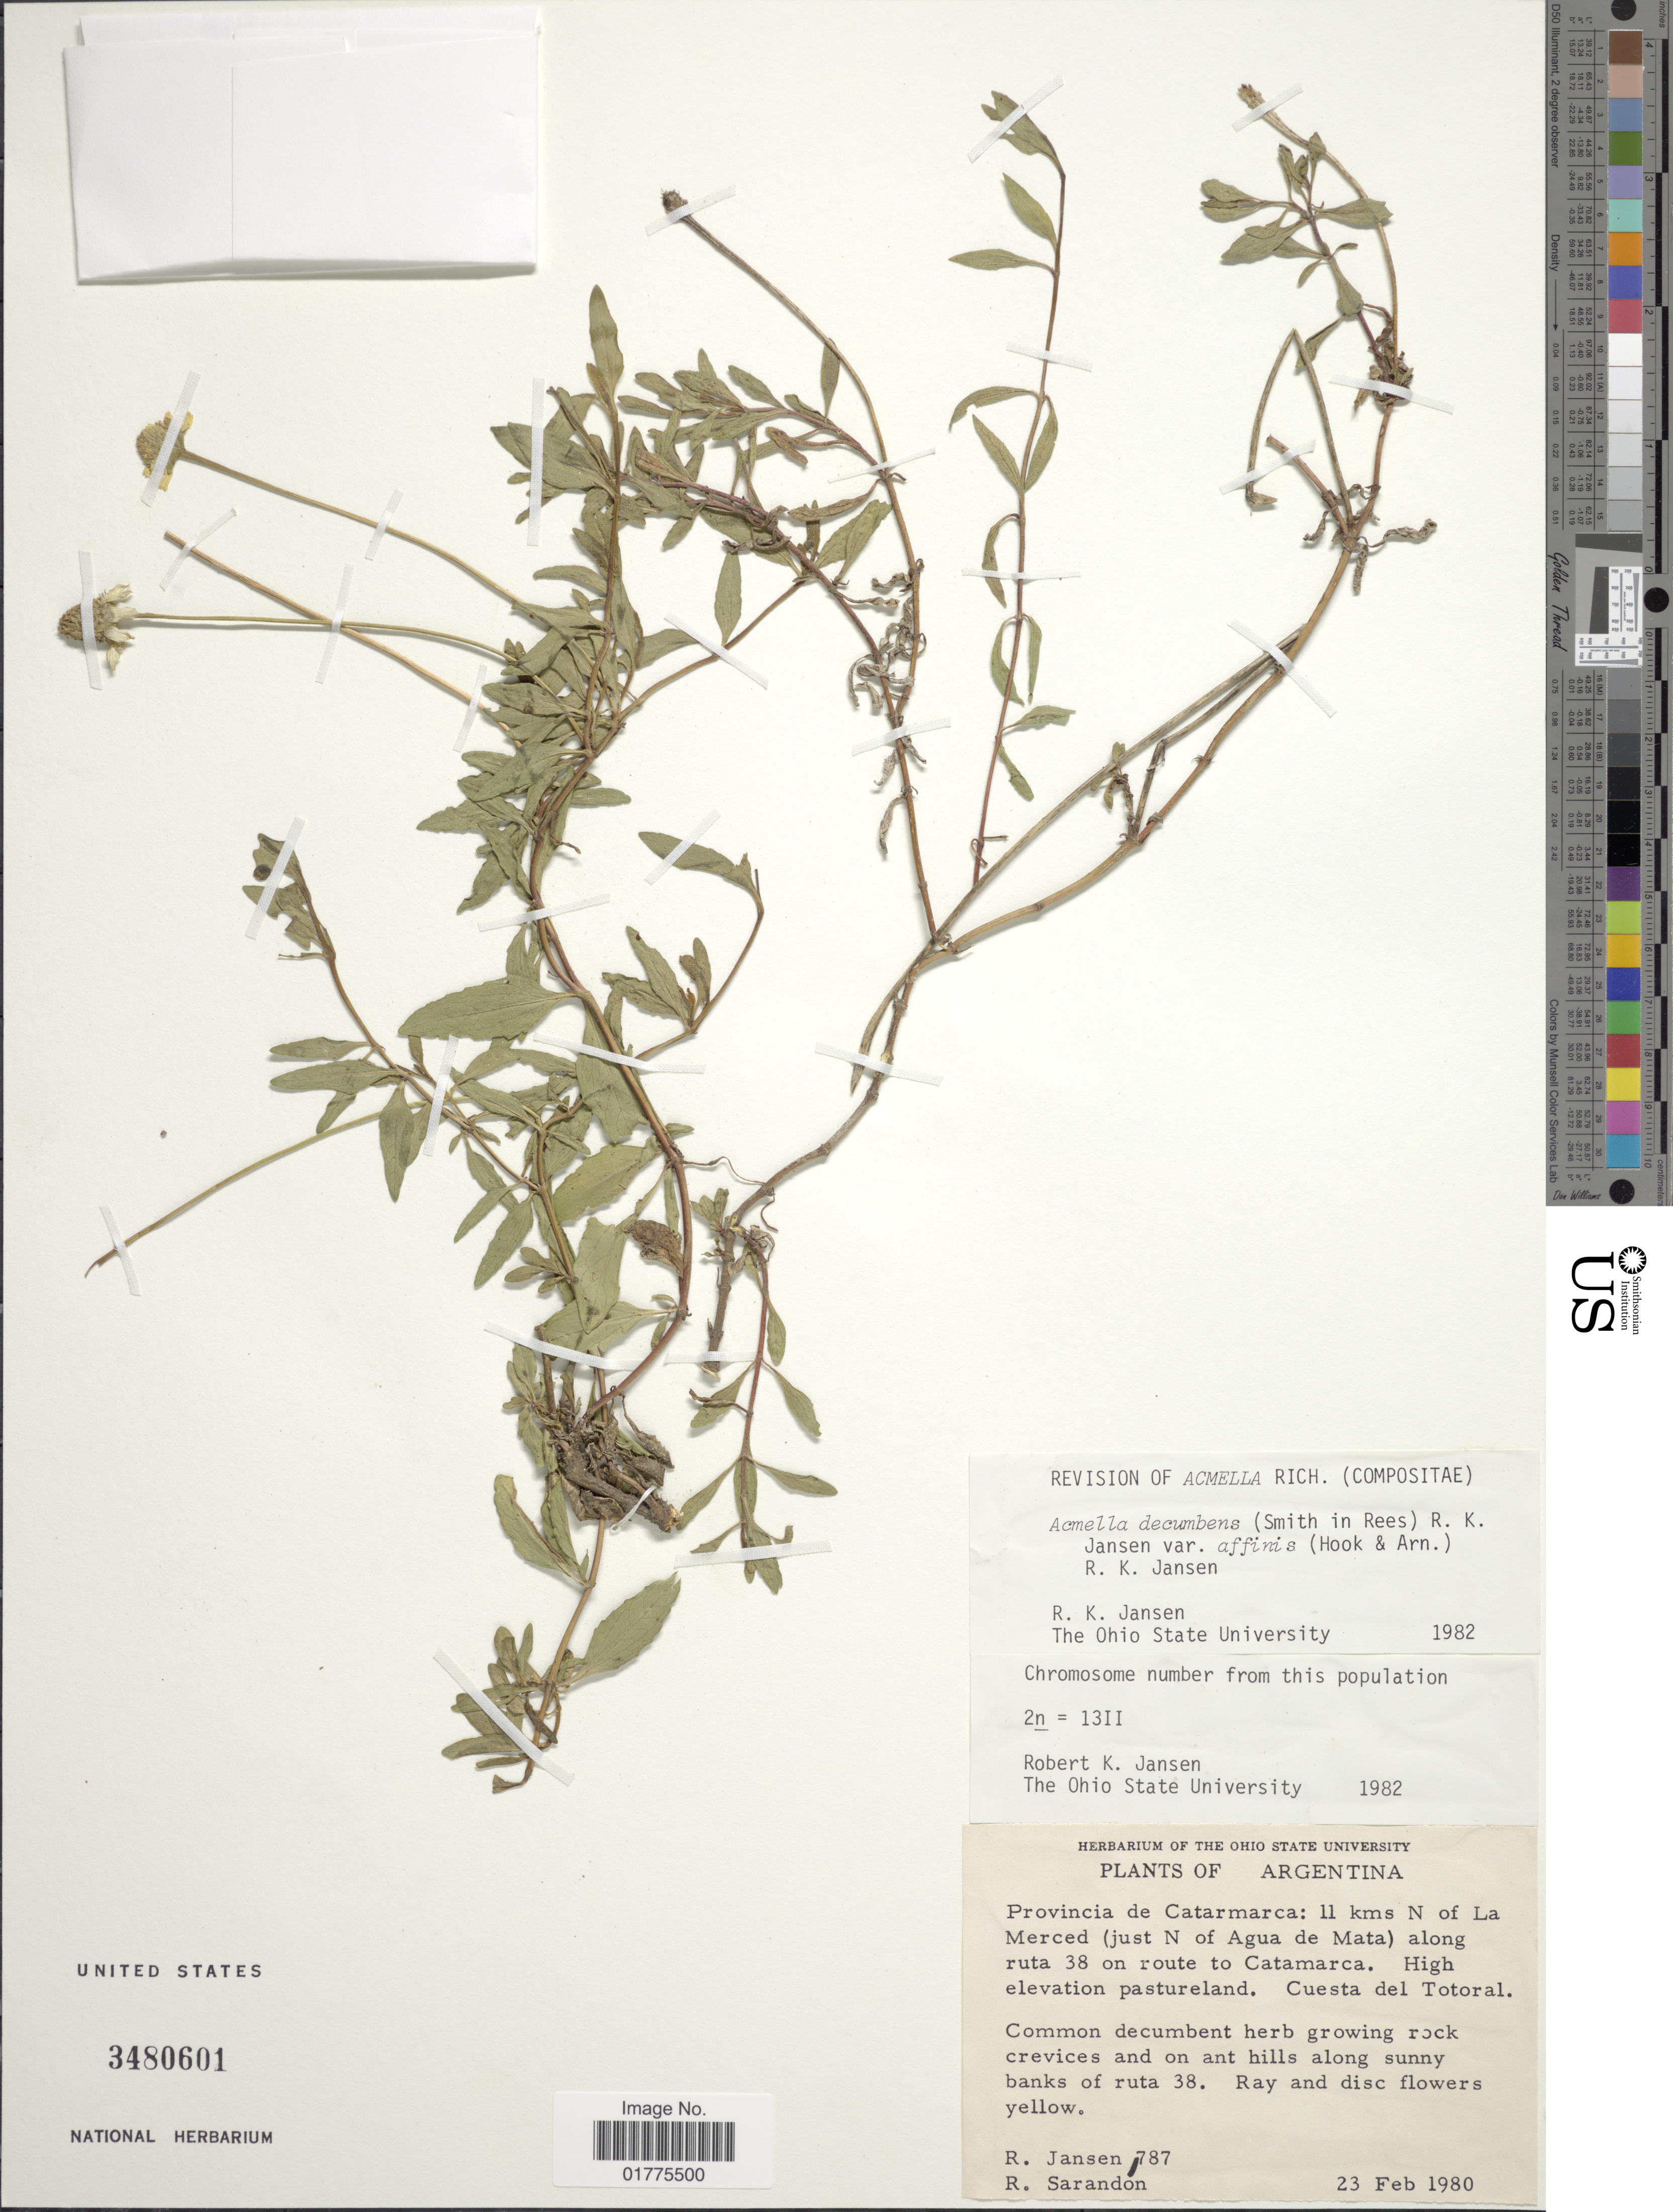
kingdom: Plantae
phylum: Tracheophyta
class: Magnoliopsida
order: Asterales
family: Asteraceae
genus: Acmella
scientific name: Acmella decumbens var. affinis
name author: Hook. & Arn.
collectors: R. K. Jansen & R. Sarandon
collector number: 787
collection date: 1980-02-23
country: Argentina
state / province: Catamarca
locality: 11 kms N of La Merced (just N of Agua de Mata) along ruta 38 on route to Catamarca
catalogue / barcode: US 3480601